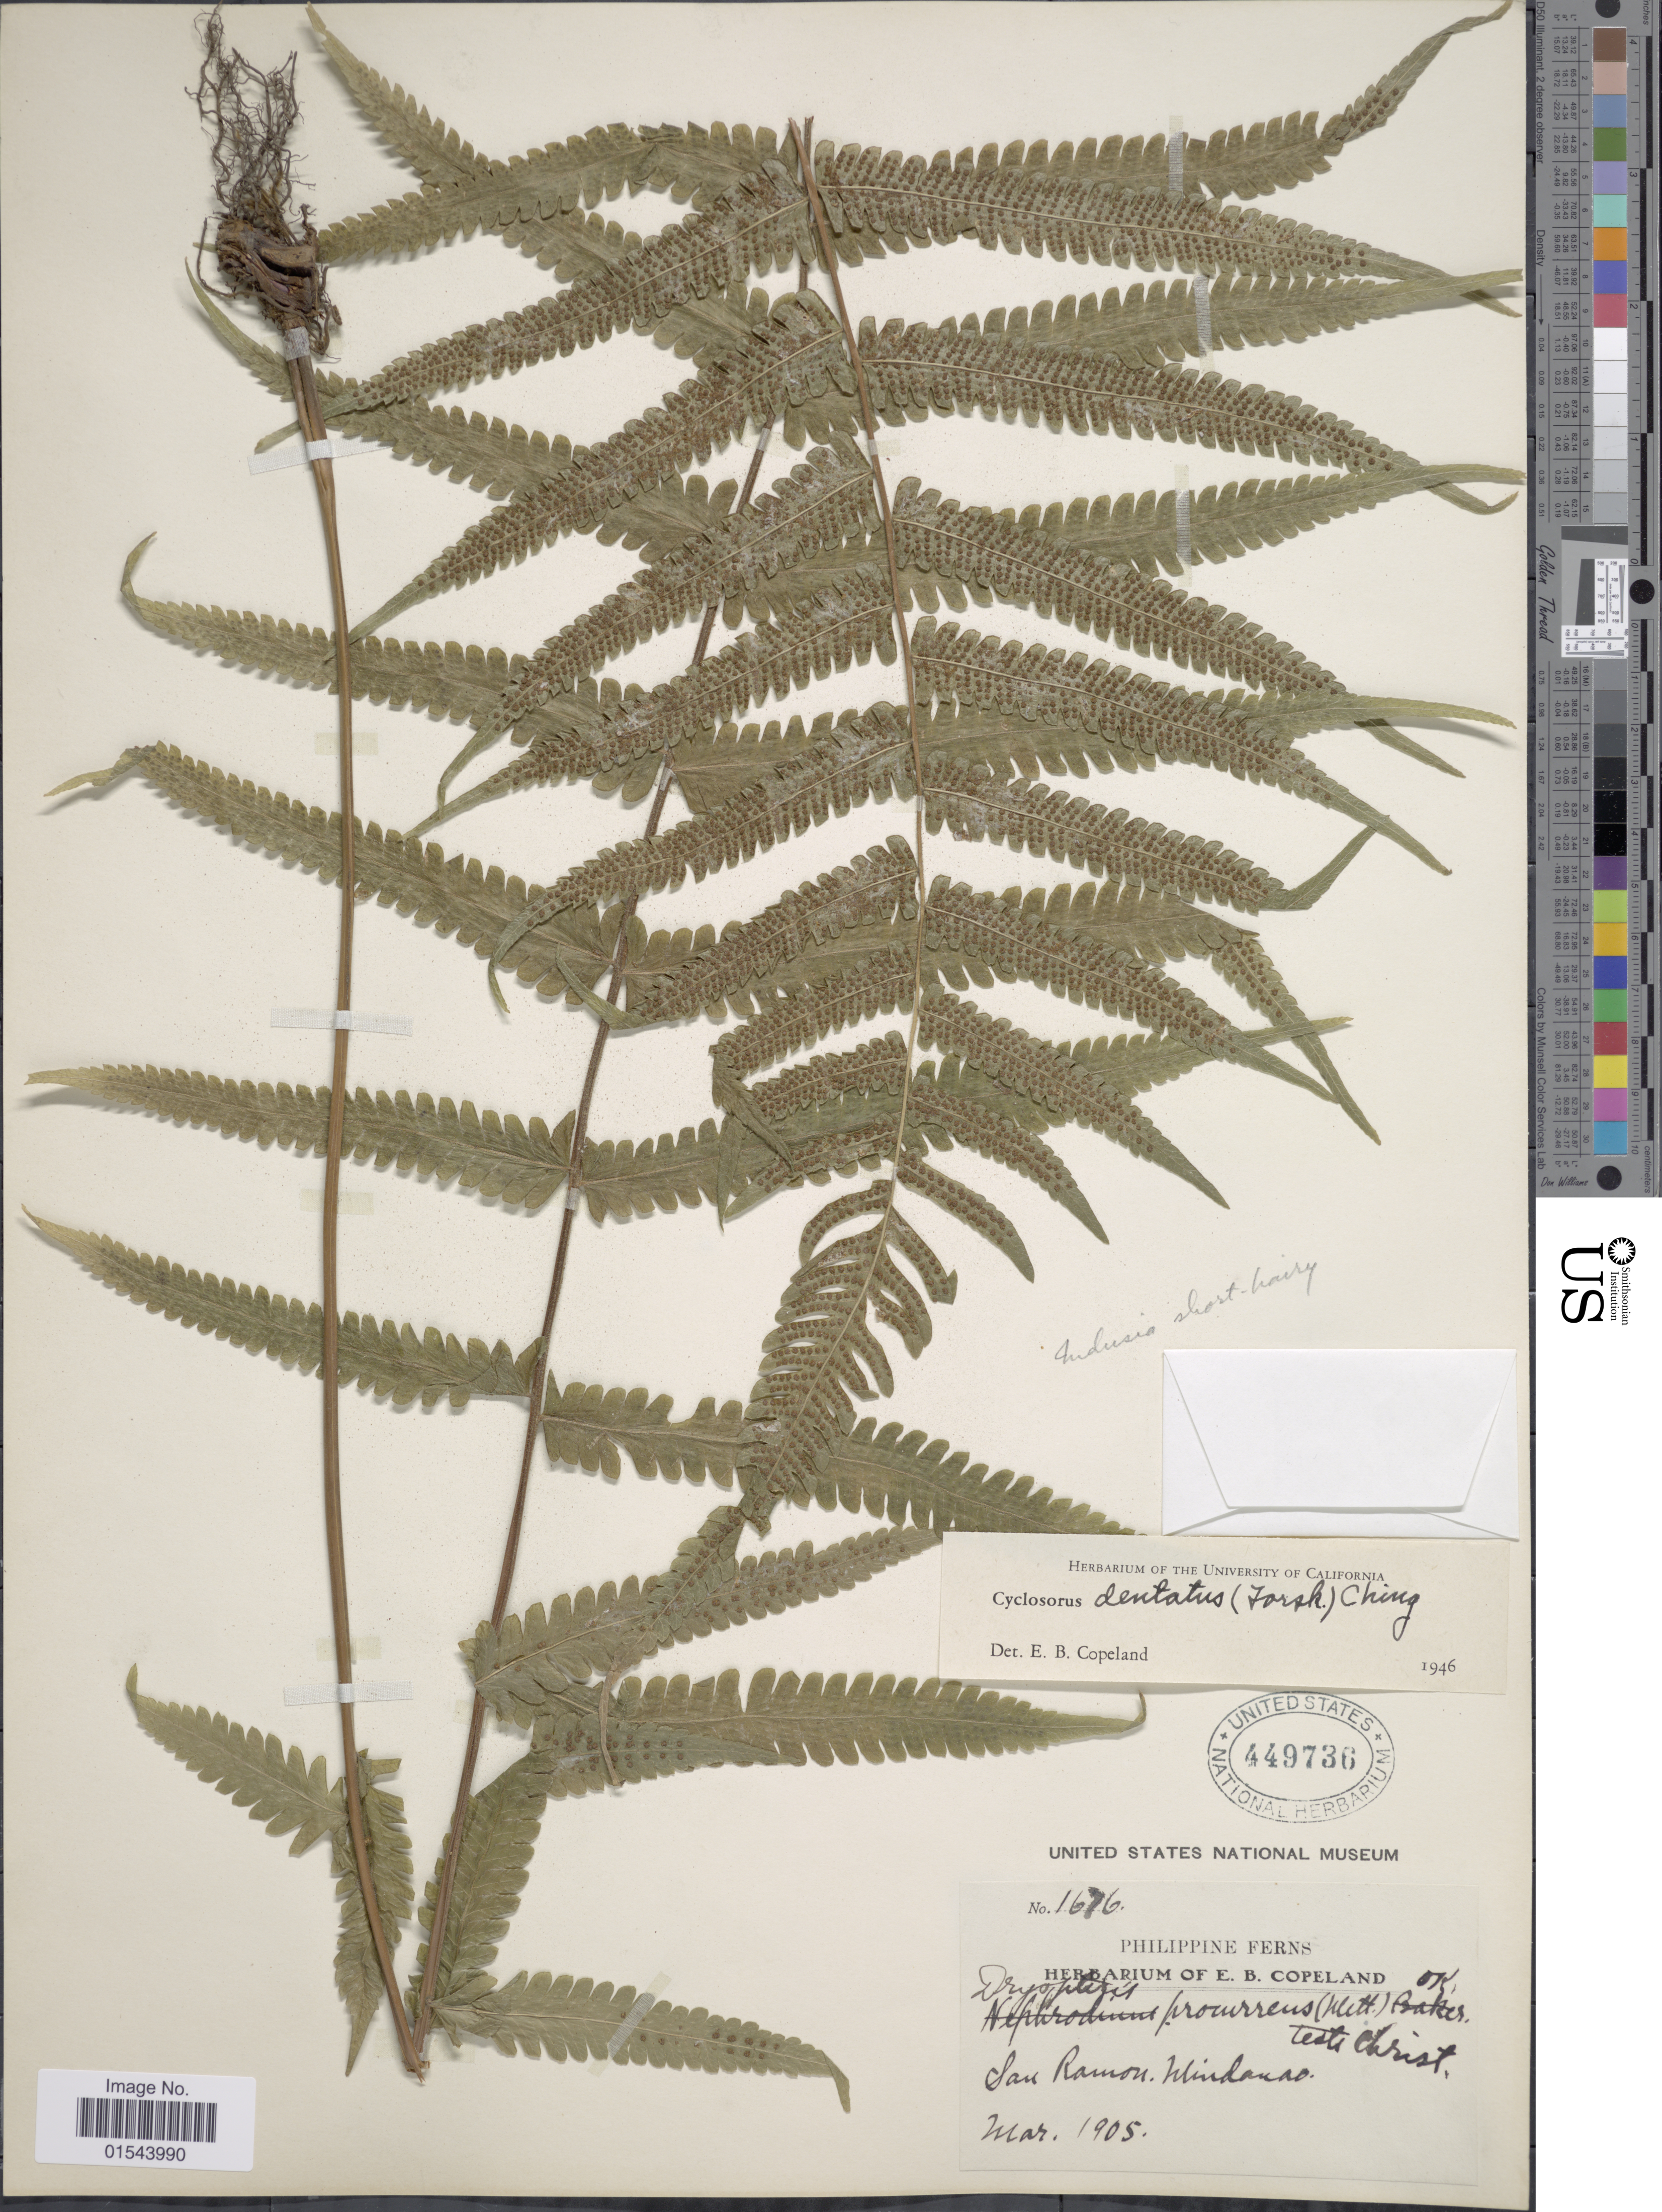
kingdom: Plantae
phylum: Tracheophyta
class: Polypodiopsida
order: Polypodiales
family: Thelypteridaceae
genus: Christella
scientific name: Christella dentata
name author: (Forssk.) Brownsey & Jermy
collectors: ex herb. E. B. Copeland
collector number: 1676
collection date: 1905-03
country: Philippines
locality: San Ramon, Mindanao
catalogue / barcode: US 449736